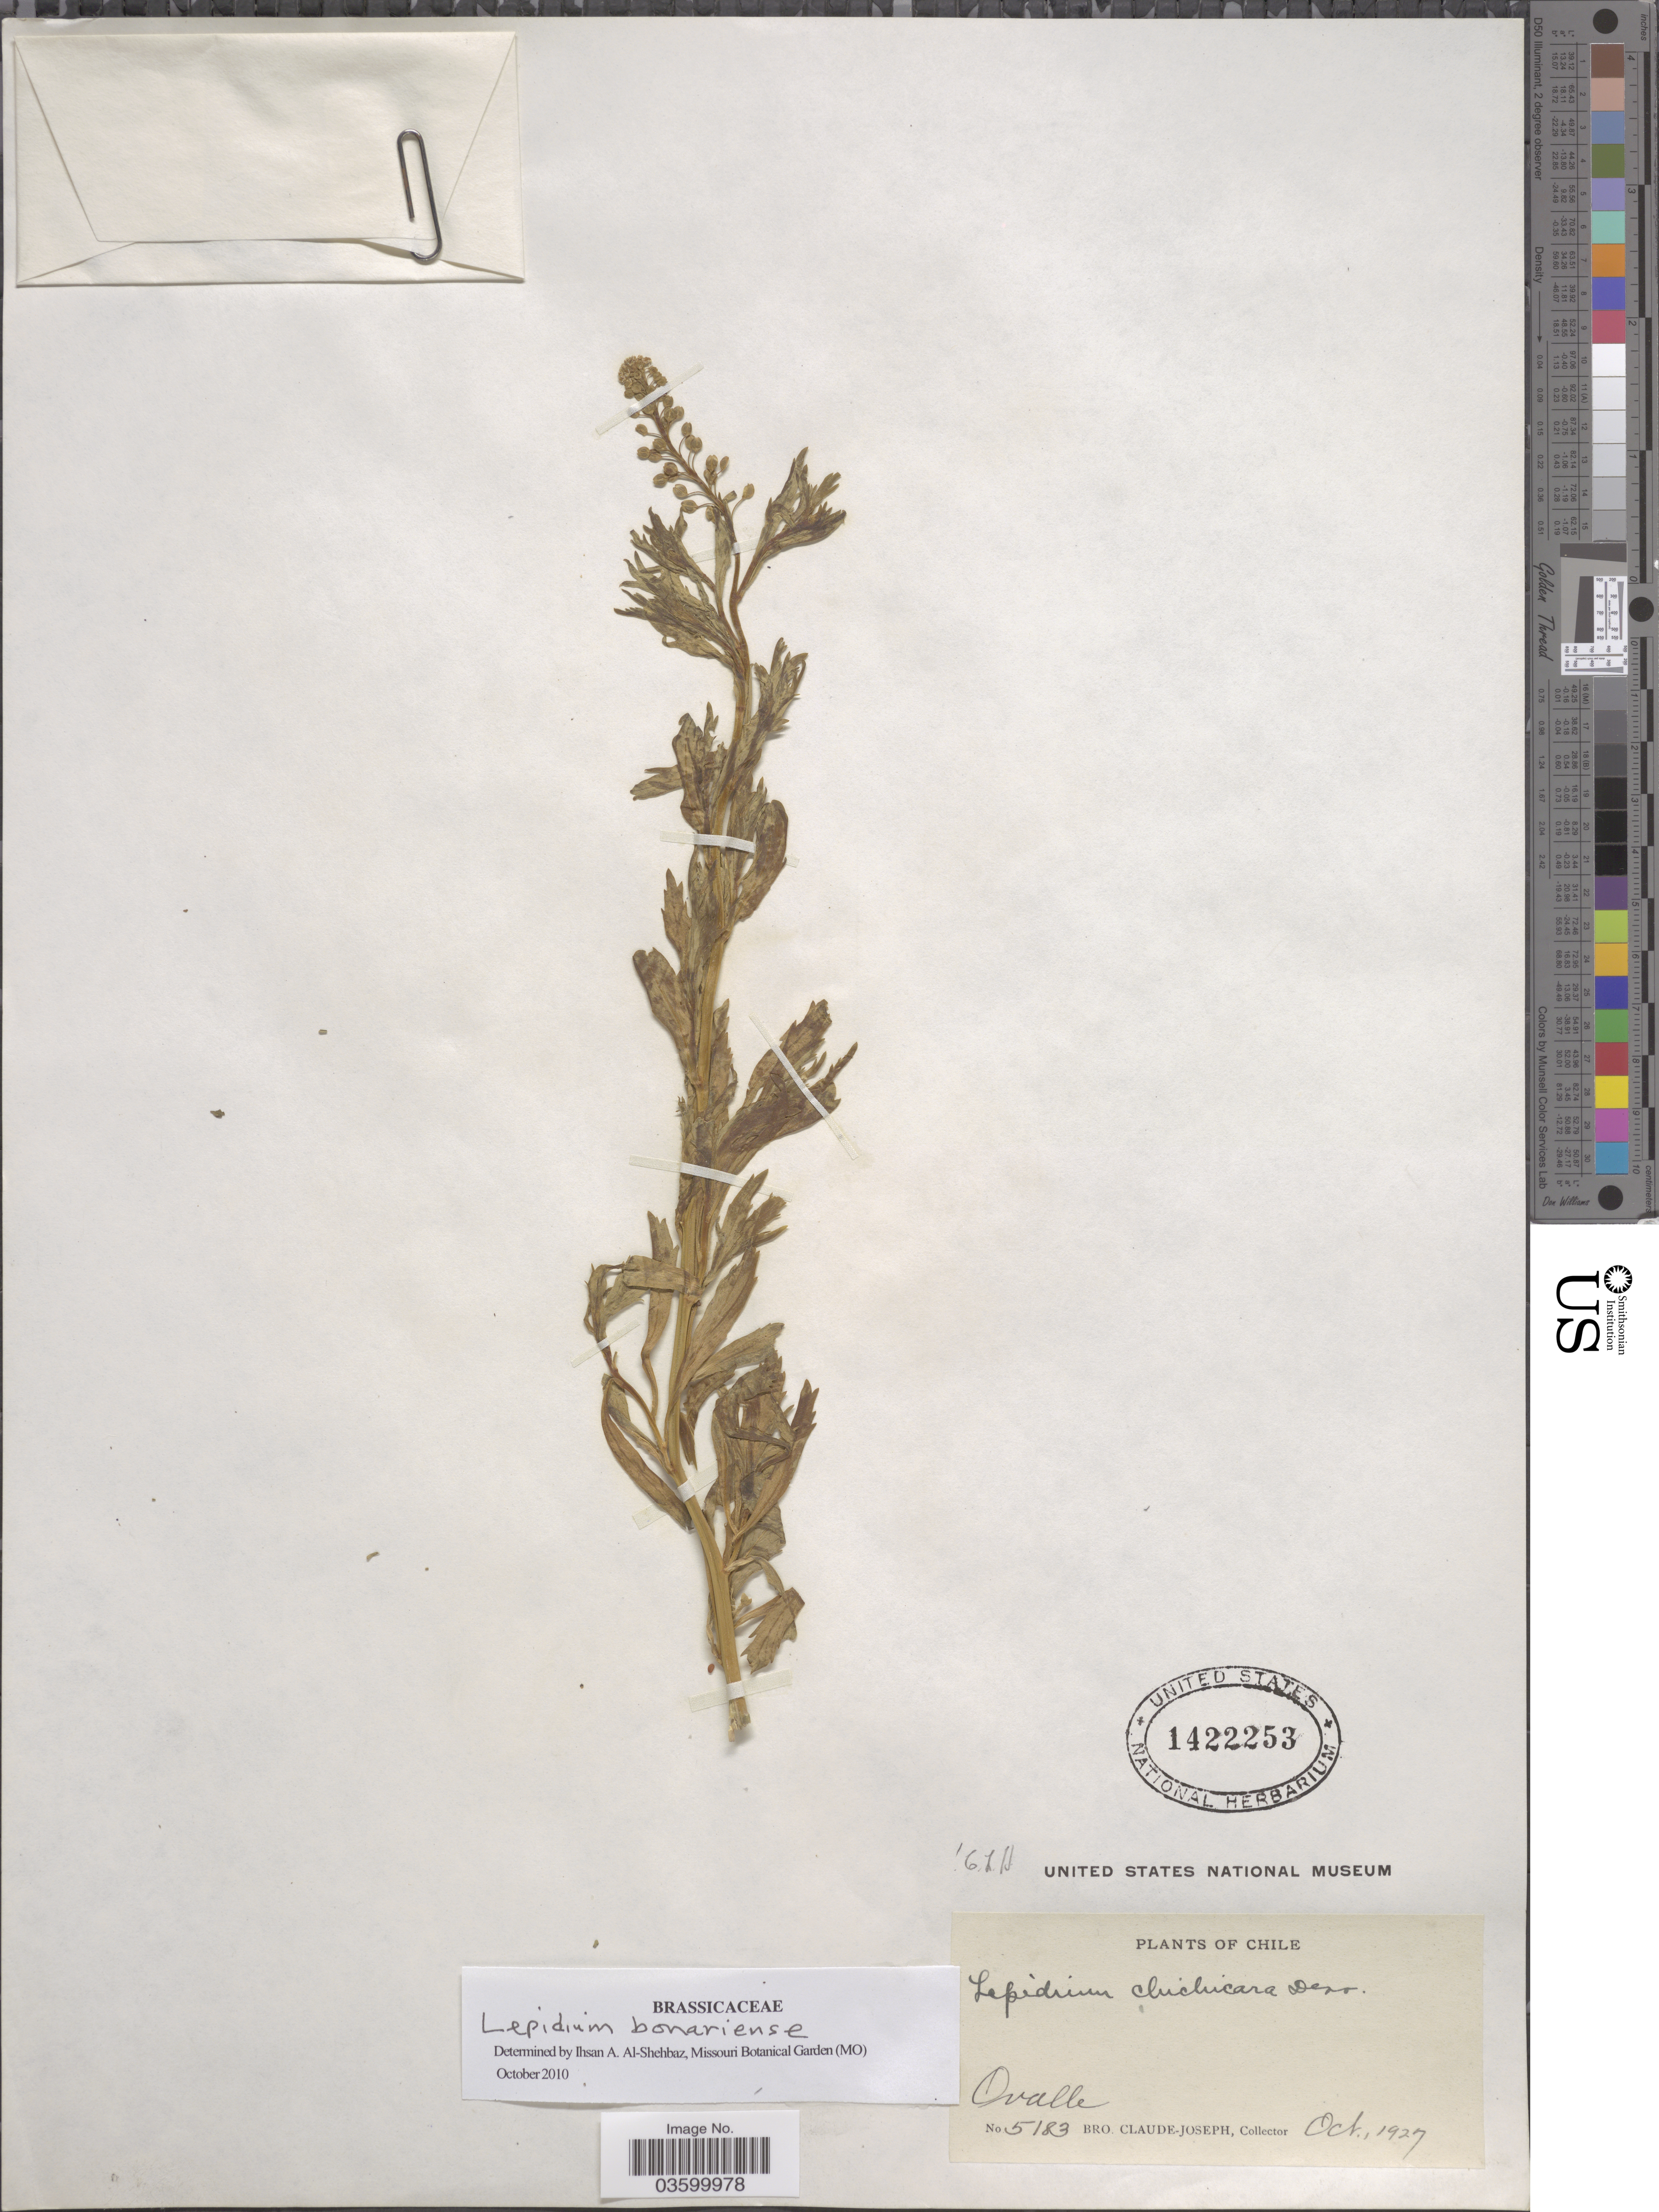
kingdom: Plantae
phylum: Tracheophyta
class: Magnoliopsida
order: Brassicales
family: Brassicaceae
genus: Lepidium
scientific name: Lepidium bonariense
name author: L.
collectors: Bro. Claude-Joseph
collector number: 5183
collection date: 1927-10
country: Chile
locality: Ovalle.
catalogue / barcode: US 1422253